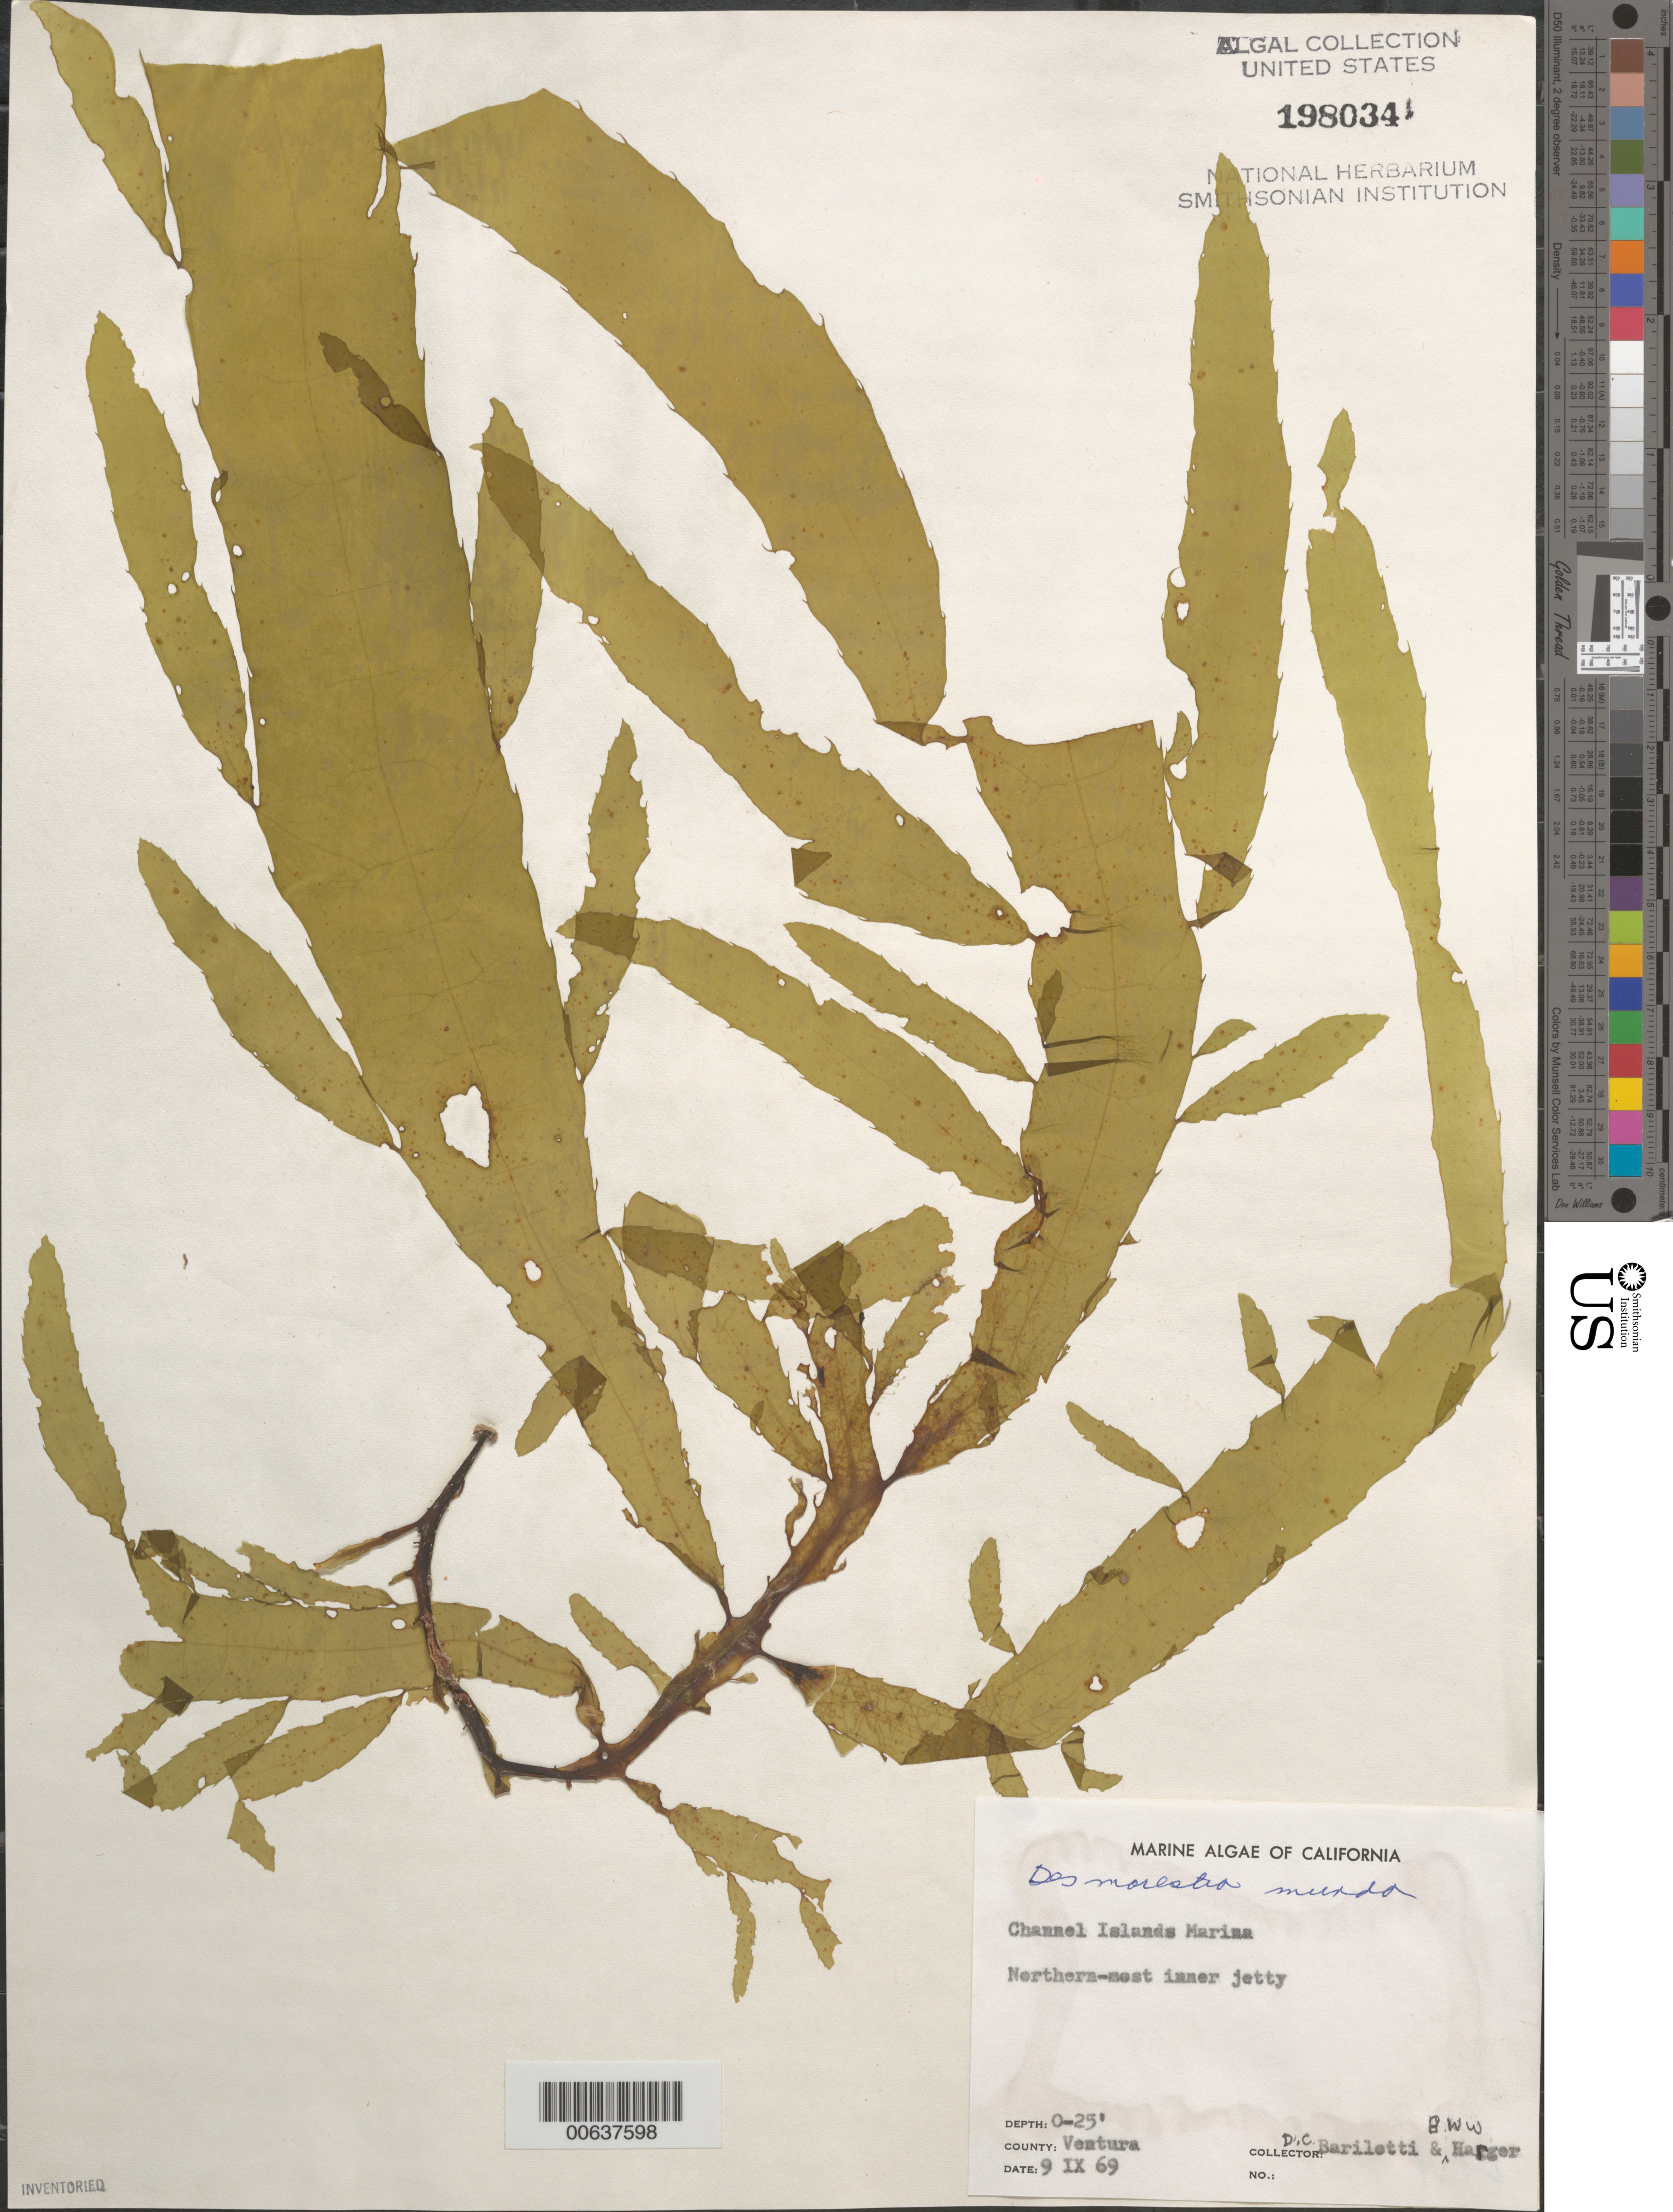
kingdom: Chromista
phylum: Ochrophyta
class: Phaeophyceae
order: Desmarestiales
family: Desmarestiaceae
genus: Desmarestia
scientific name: Desmarestia munda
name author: Setch. & N.L. Gardner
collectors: D. C. Barilotti & B. W. Harger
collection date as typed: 09 Sep 1969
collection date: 1969-09-09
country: United States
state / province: California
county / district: Ventura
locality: Channel Islands Marina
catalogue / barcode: US 198034